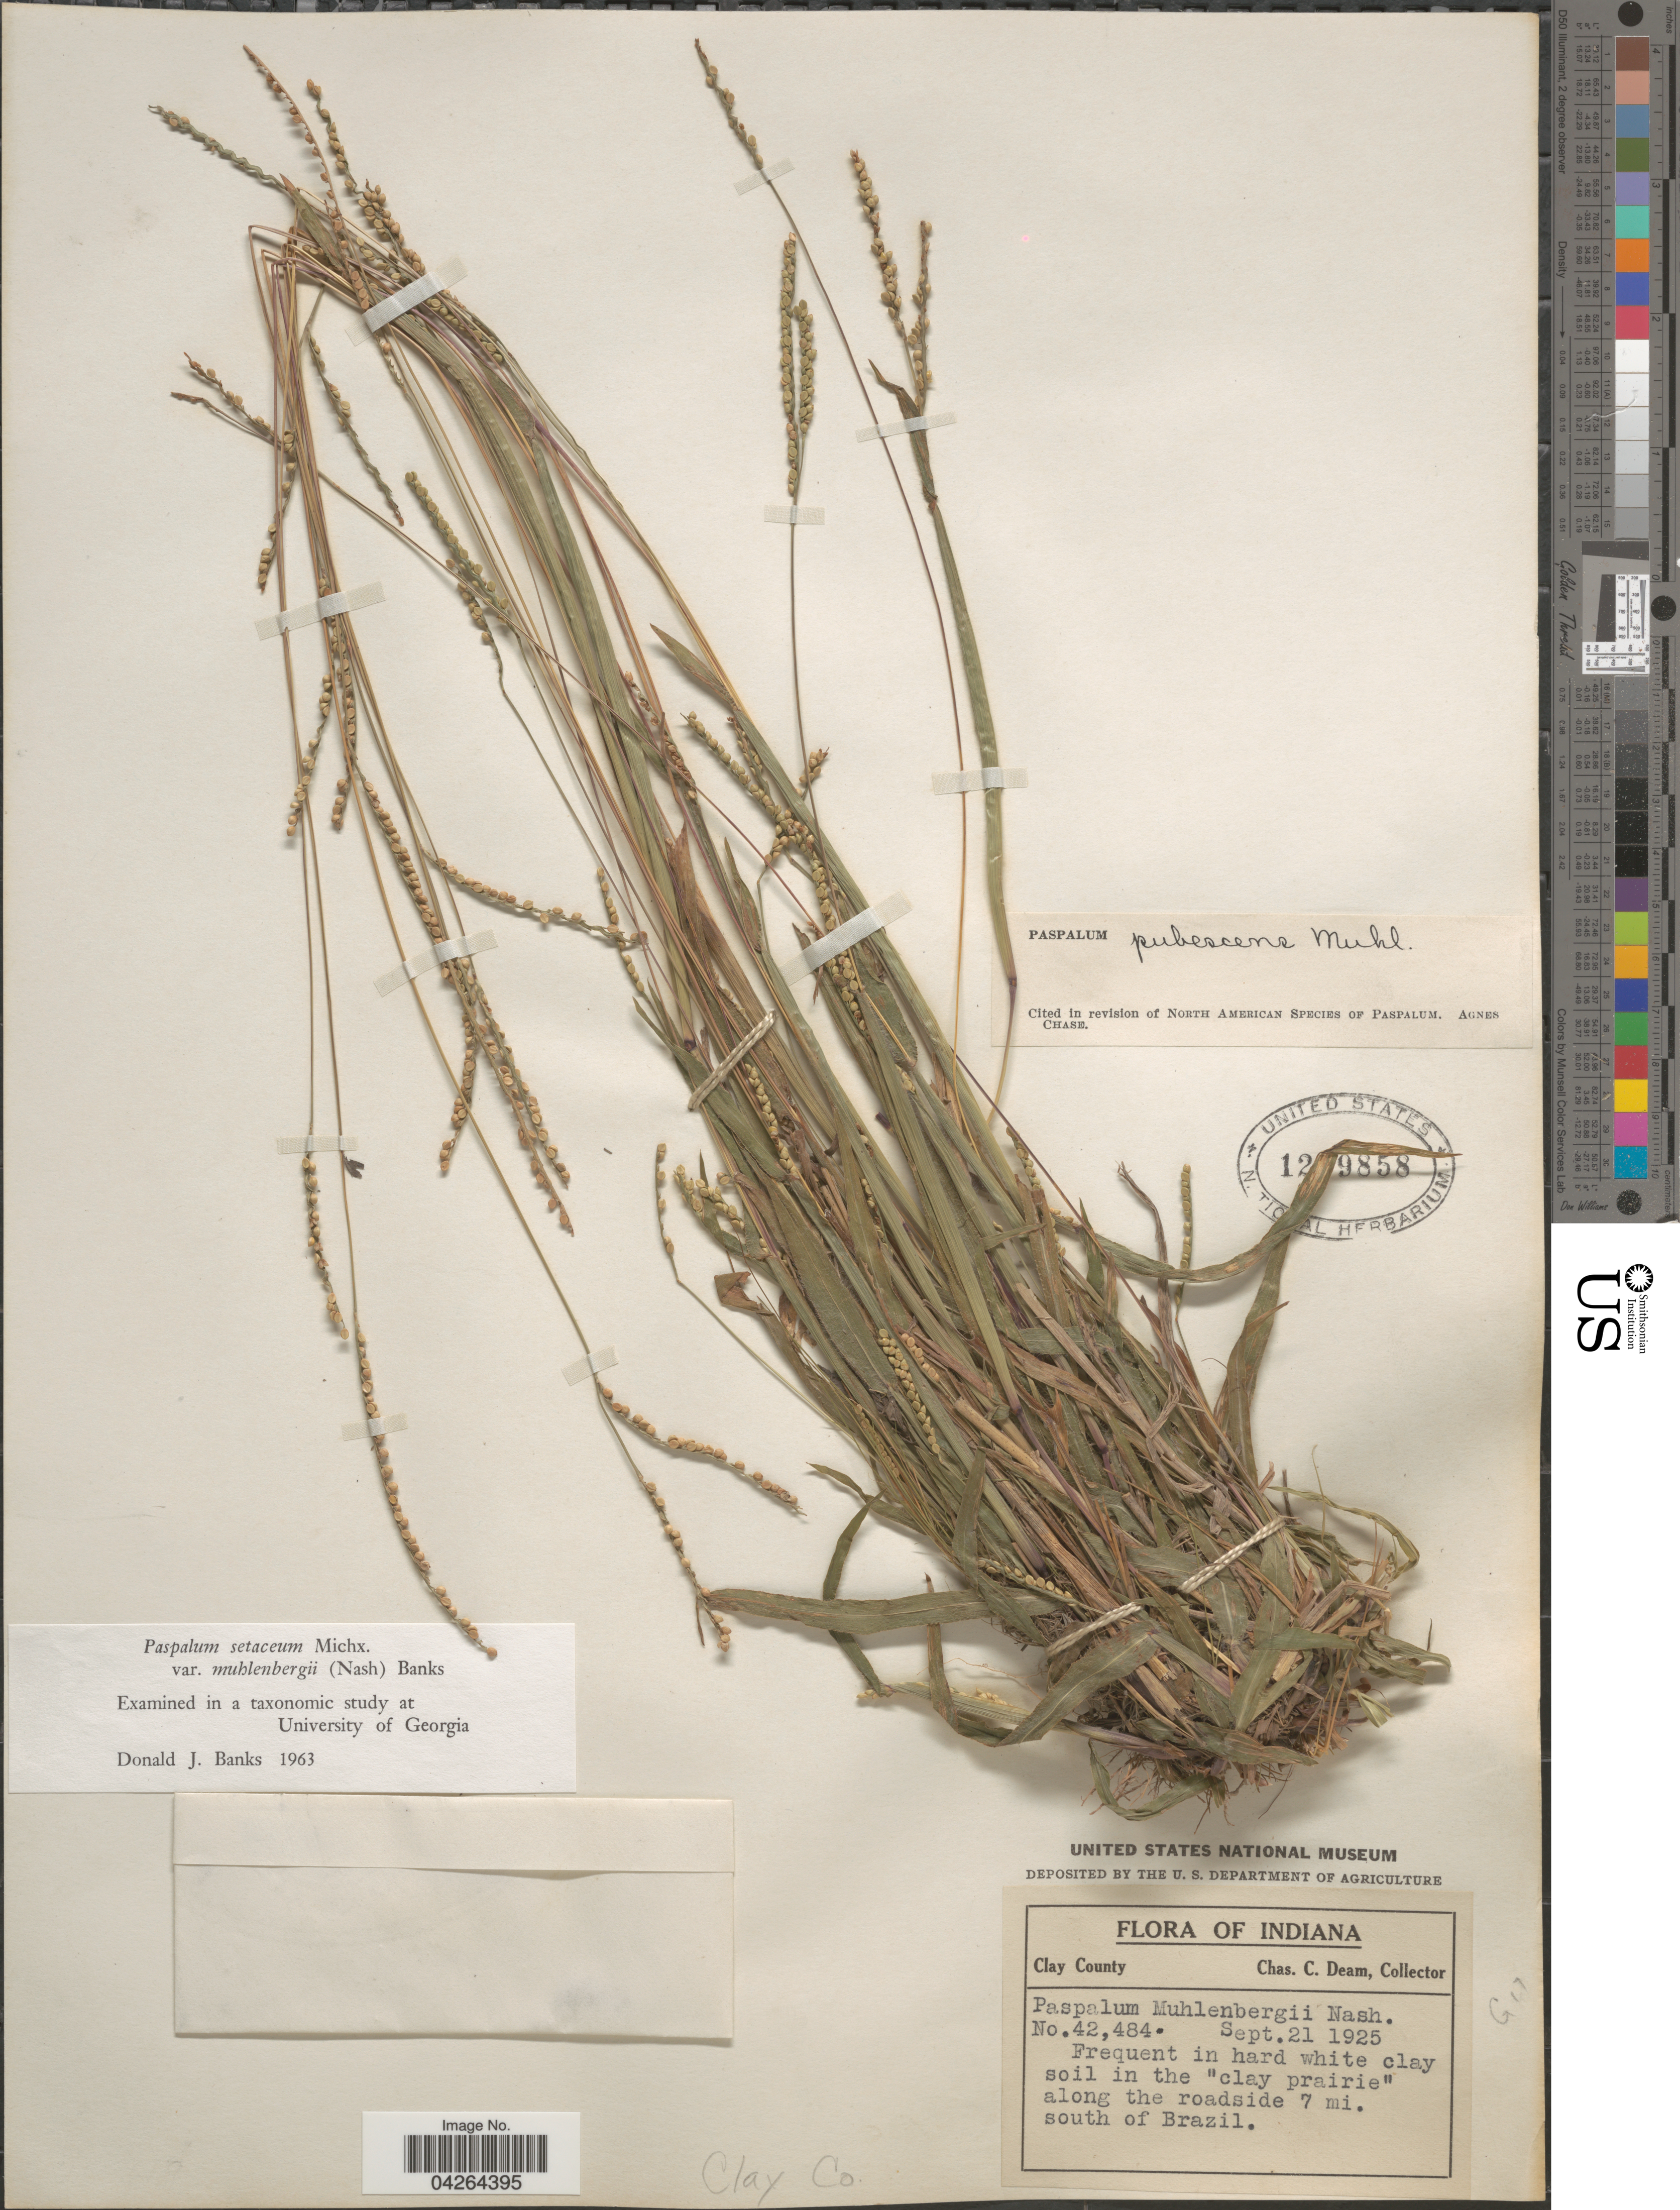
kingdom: Plantae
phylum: Tracheophyta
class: Liliopsida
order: Poales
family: Poaceae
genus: Paspalum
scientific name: Paspalum setaceum var. muhlenbergii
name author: (Nash) D.J. Banks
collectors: C. C. Deam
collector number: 42484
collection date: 1925-09-21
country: United States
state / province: Indiana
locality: Clay County. Frequent in hard white clay soil in the "clay prairie" along the roadside 7 mi. south of Brazil. Clay Co.